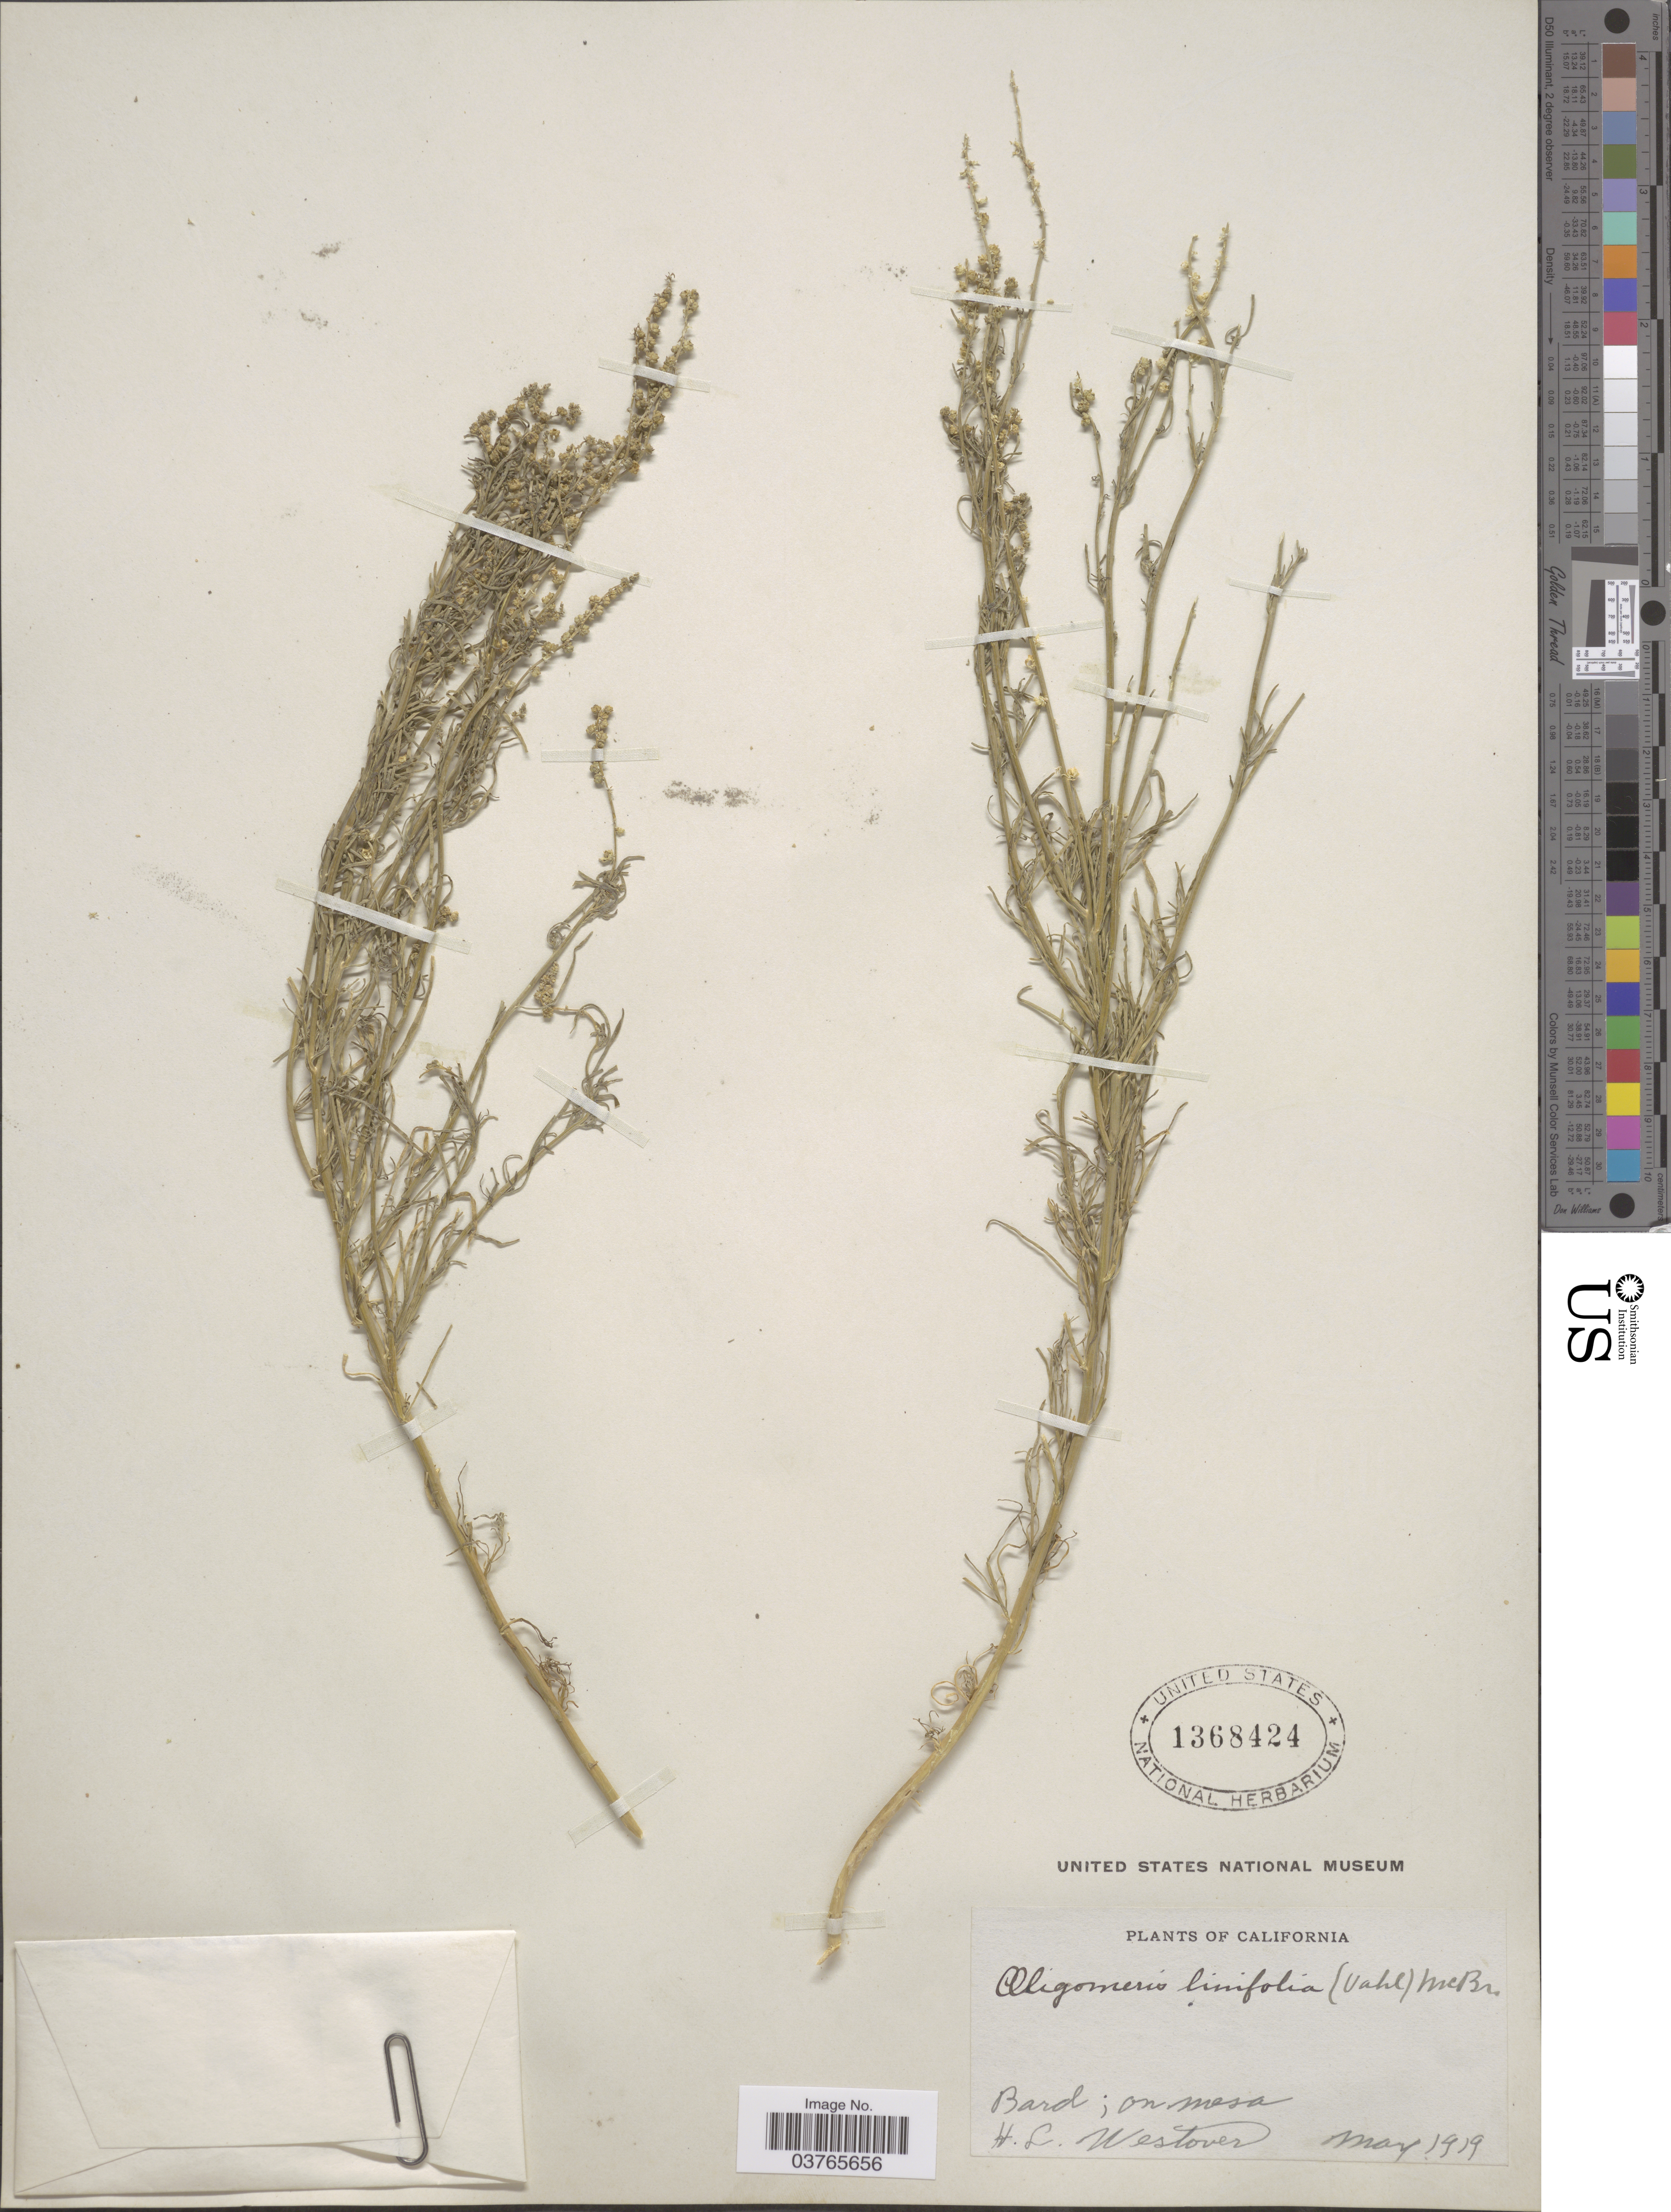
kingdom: Plantae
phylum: Tracheophyta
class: Magnoliopsida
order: Brassicales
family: Resedaceae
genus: Oligomeris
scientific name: Oligomeris subulata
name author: Webb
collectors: H. Westover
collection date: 1919-05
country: United States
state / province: California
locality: Bard; on mesa.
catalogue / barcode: US 1368424